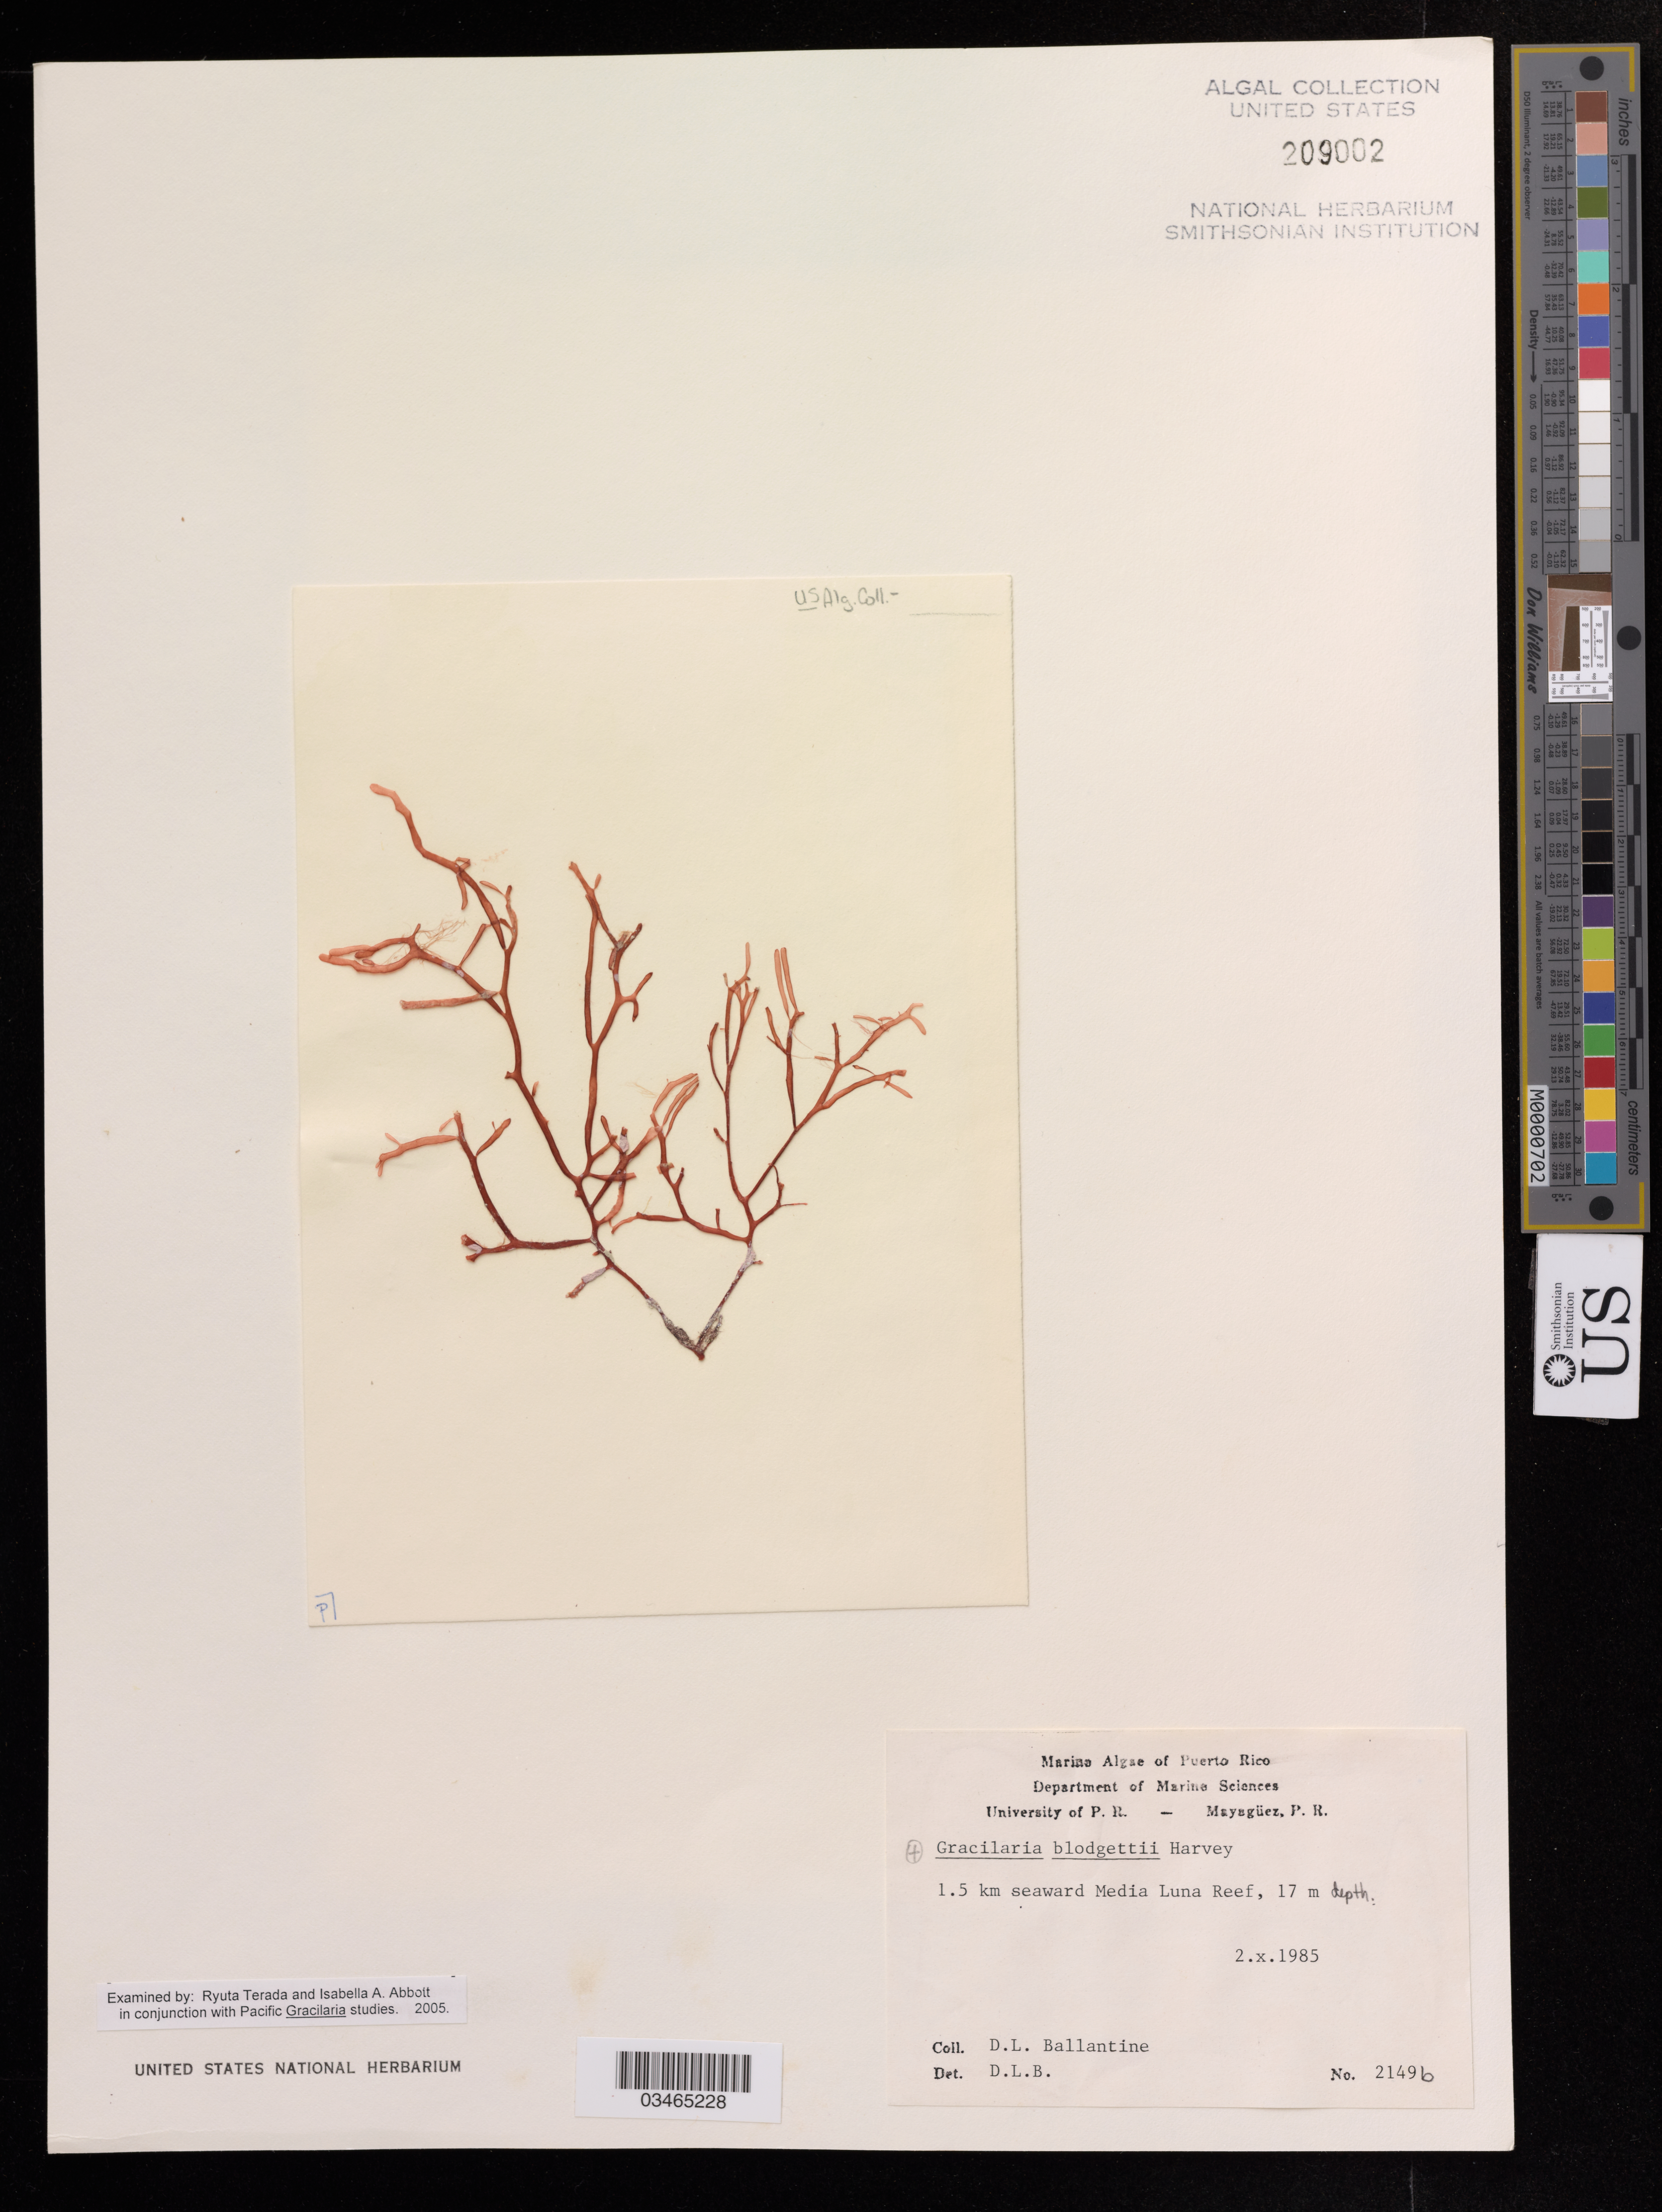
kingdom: Plantae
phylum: Rhodophyta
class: Florideophyceae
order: Gracilariales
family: Gracilariaceae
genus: Gracilaria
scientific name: Gracilaria blodgettii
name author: Harv.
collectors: D. Ballantine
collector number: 2149b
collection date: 1985-10-02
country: Puerto Rico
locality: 1.5 km seaward Media Luna Reef.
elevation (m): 17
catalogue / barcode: US 209002